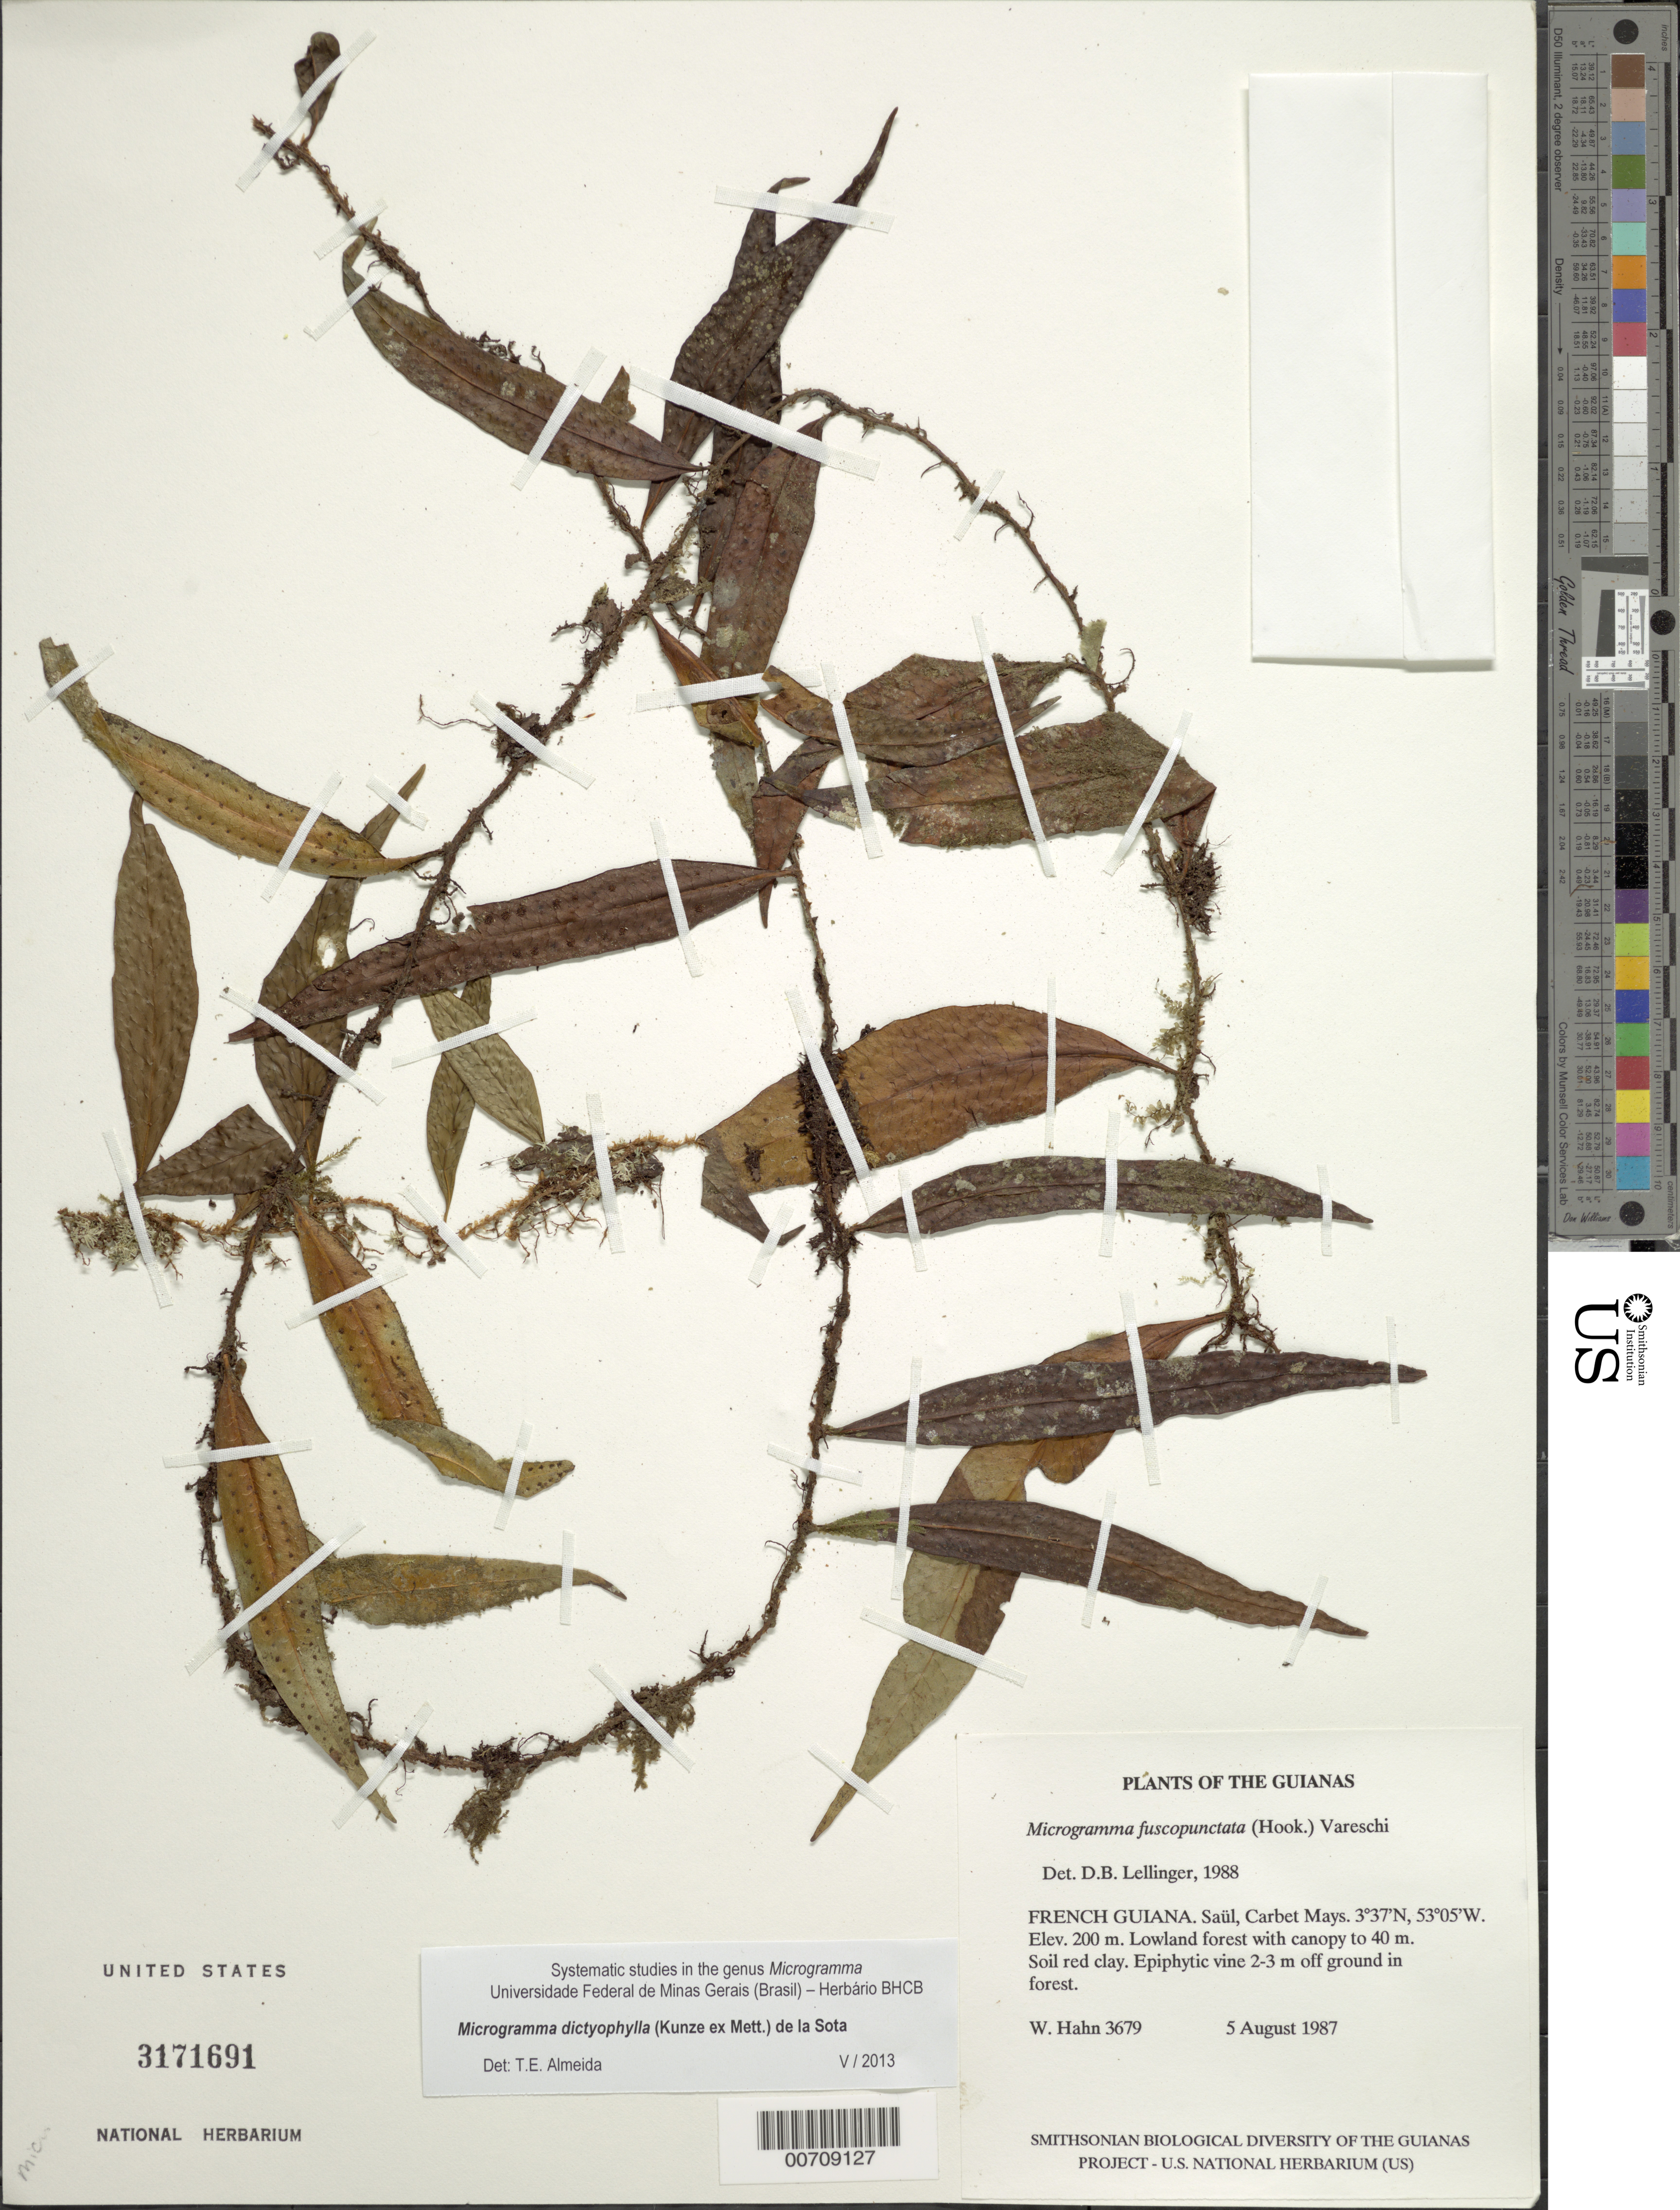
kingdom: Plantae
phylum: Tracheophyta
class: Polypodiopsida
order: Polypodiales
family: Polypodiaceae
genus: Microgramma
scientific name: Microgramma dictyophylla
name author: (Kunze ex Mett.) de la Sota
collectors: W. Hahn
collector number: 3679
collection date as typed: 5 August 1987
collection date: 1987-08-05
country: French Guiana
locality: Saül, Carbet Mays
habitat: Lowland forest with canopy to 40 m. Soil red clay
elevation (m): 200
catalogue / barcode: US 3171691